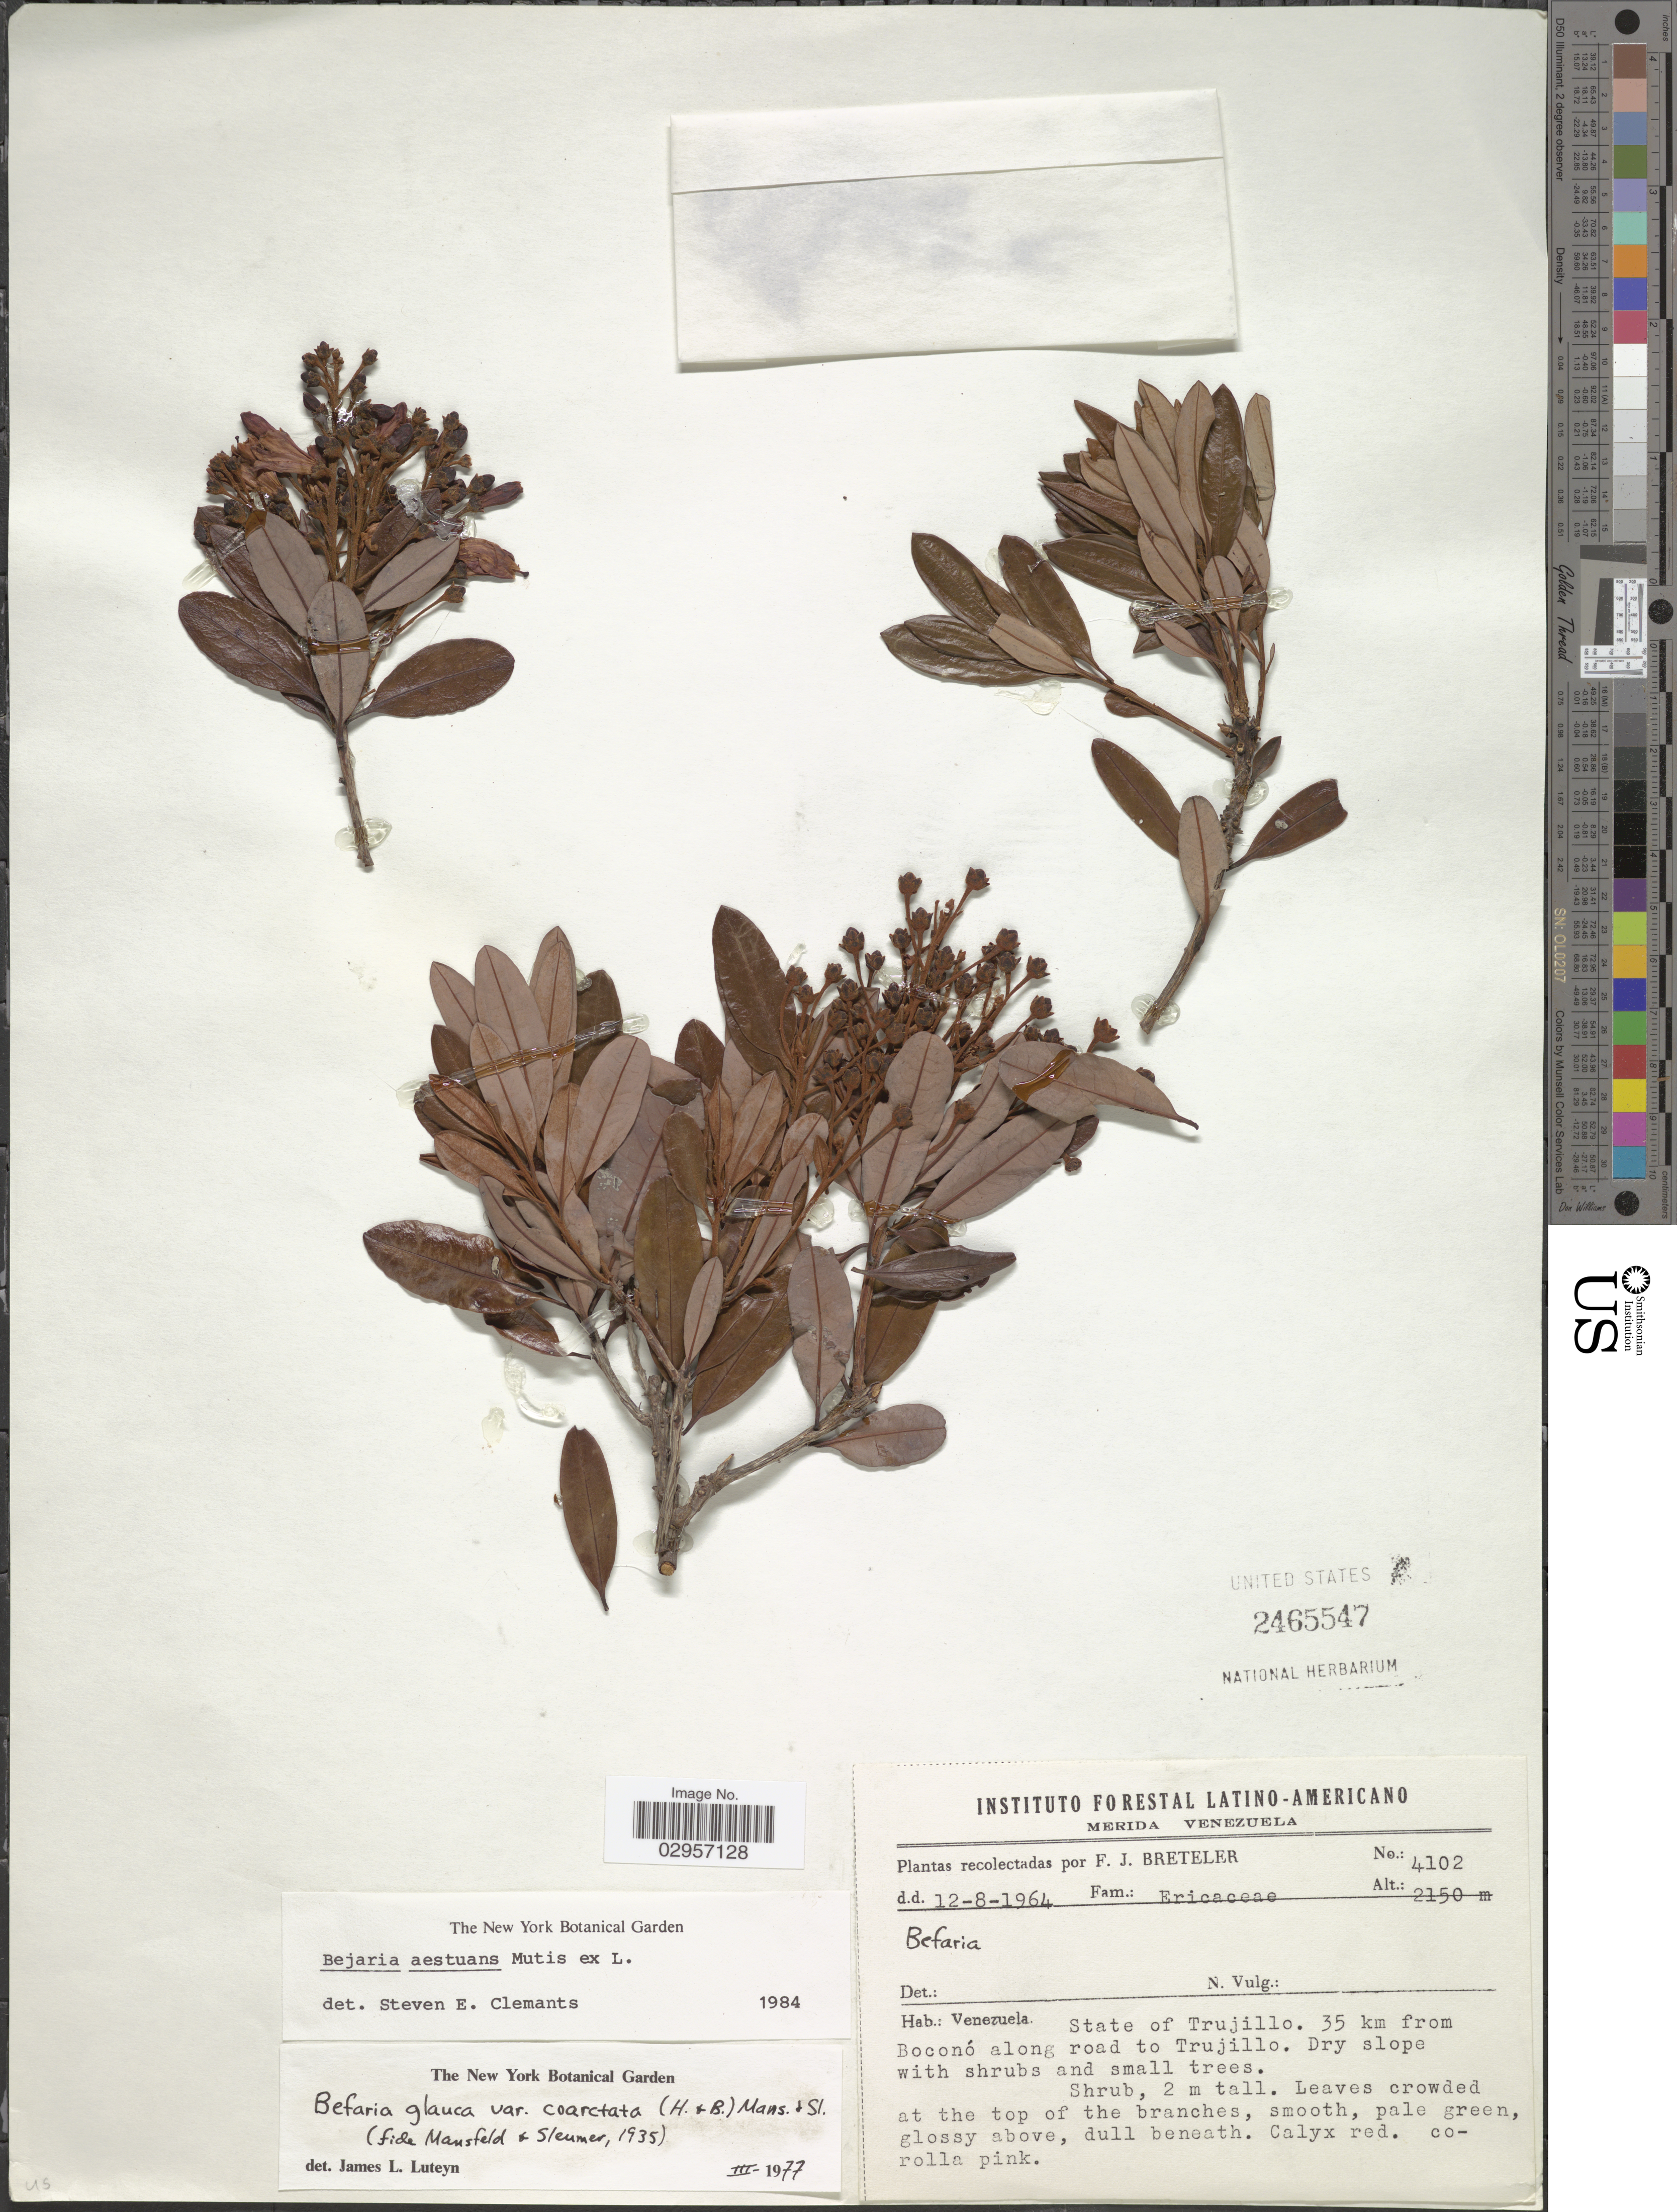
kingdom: Plantae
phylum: Tracheophyta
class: Magnoliopsida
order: Ericales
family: Ericaceae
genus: Befaria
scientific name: Befaria aestuans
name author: Mutis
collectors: F. J. Breteler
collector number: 4102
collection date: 1964-08-12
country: Venezuela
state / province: Trujillo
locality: State of Trujillo. 35 km from Boconó along road to Trujillo.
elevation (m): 2150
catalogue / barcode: US 2465547